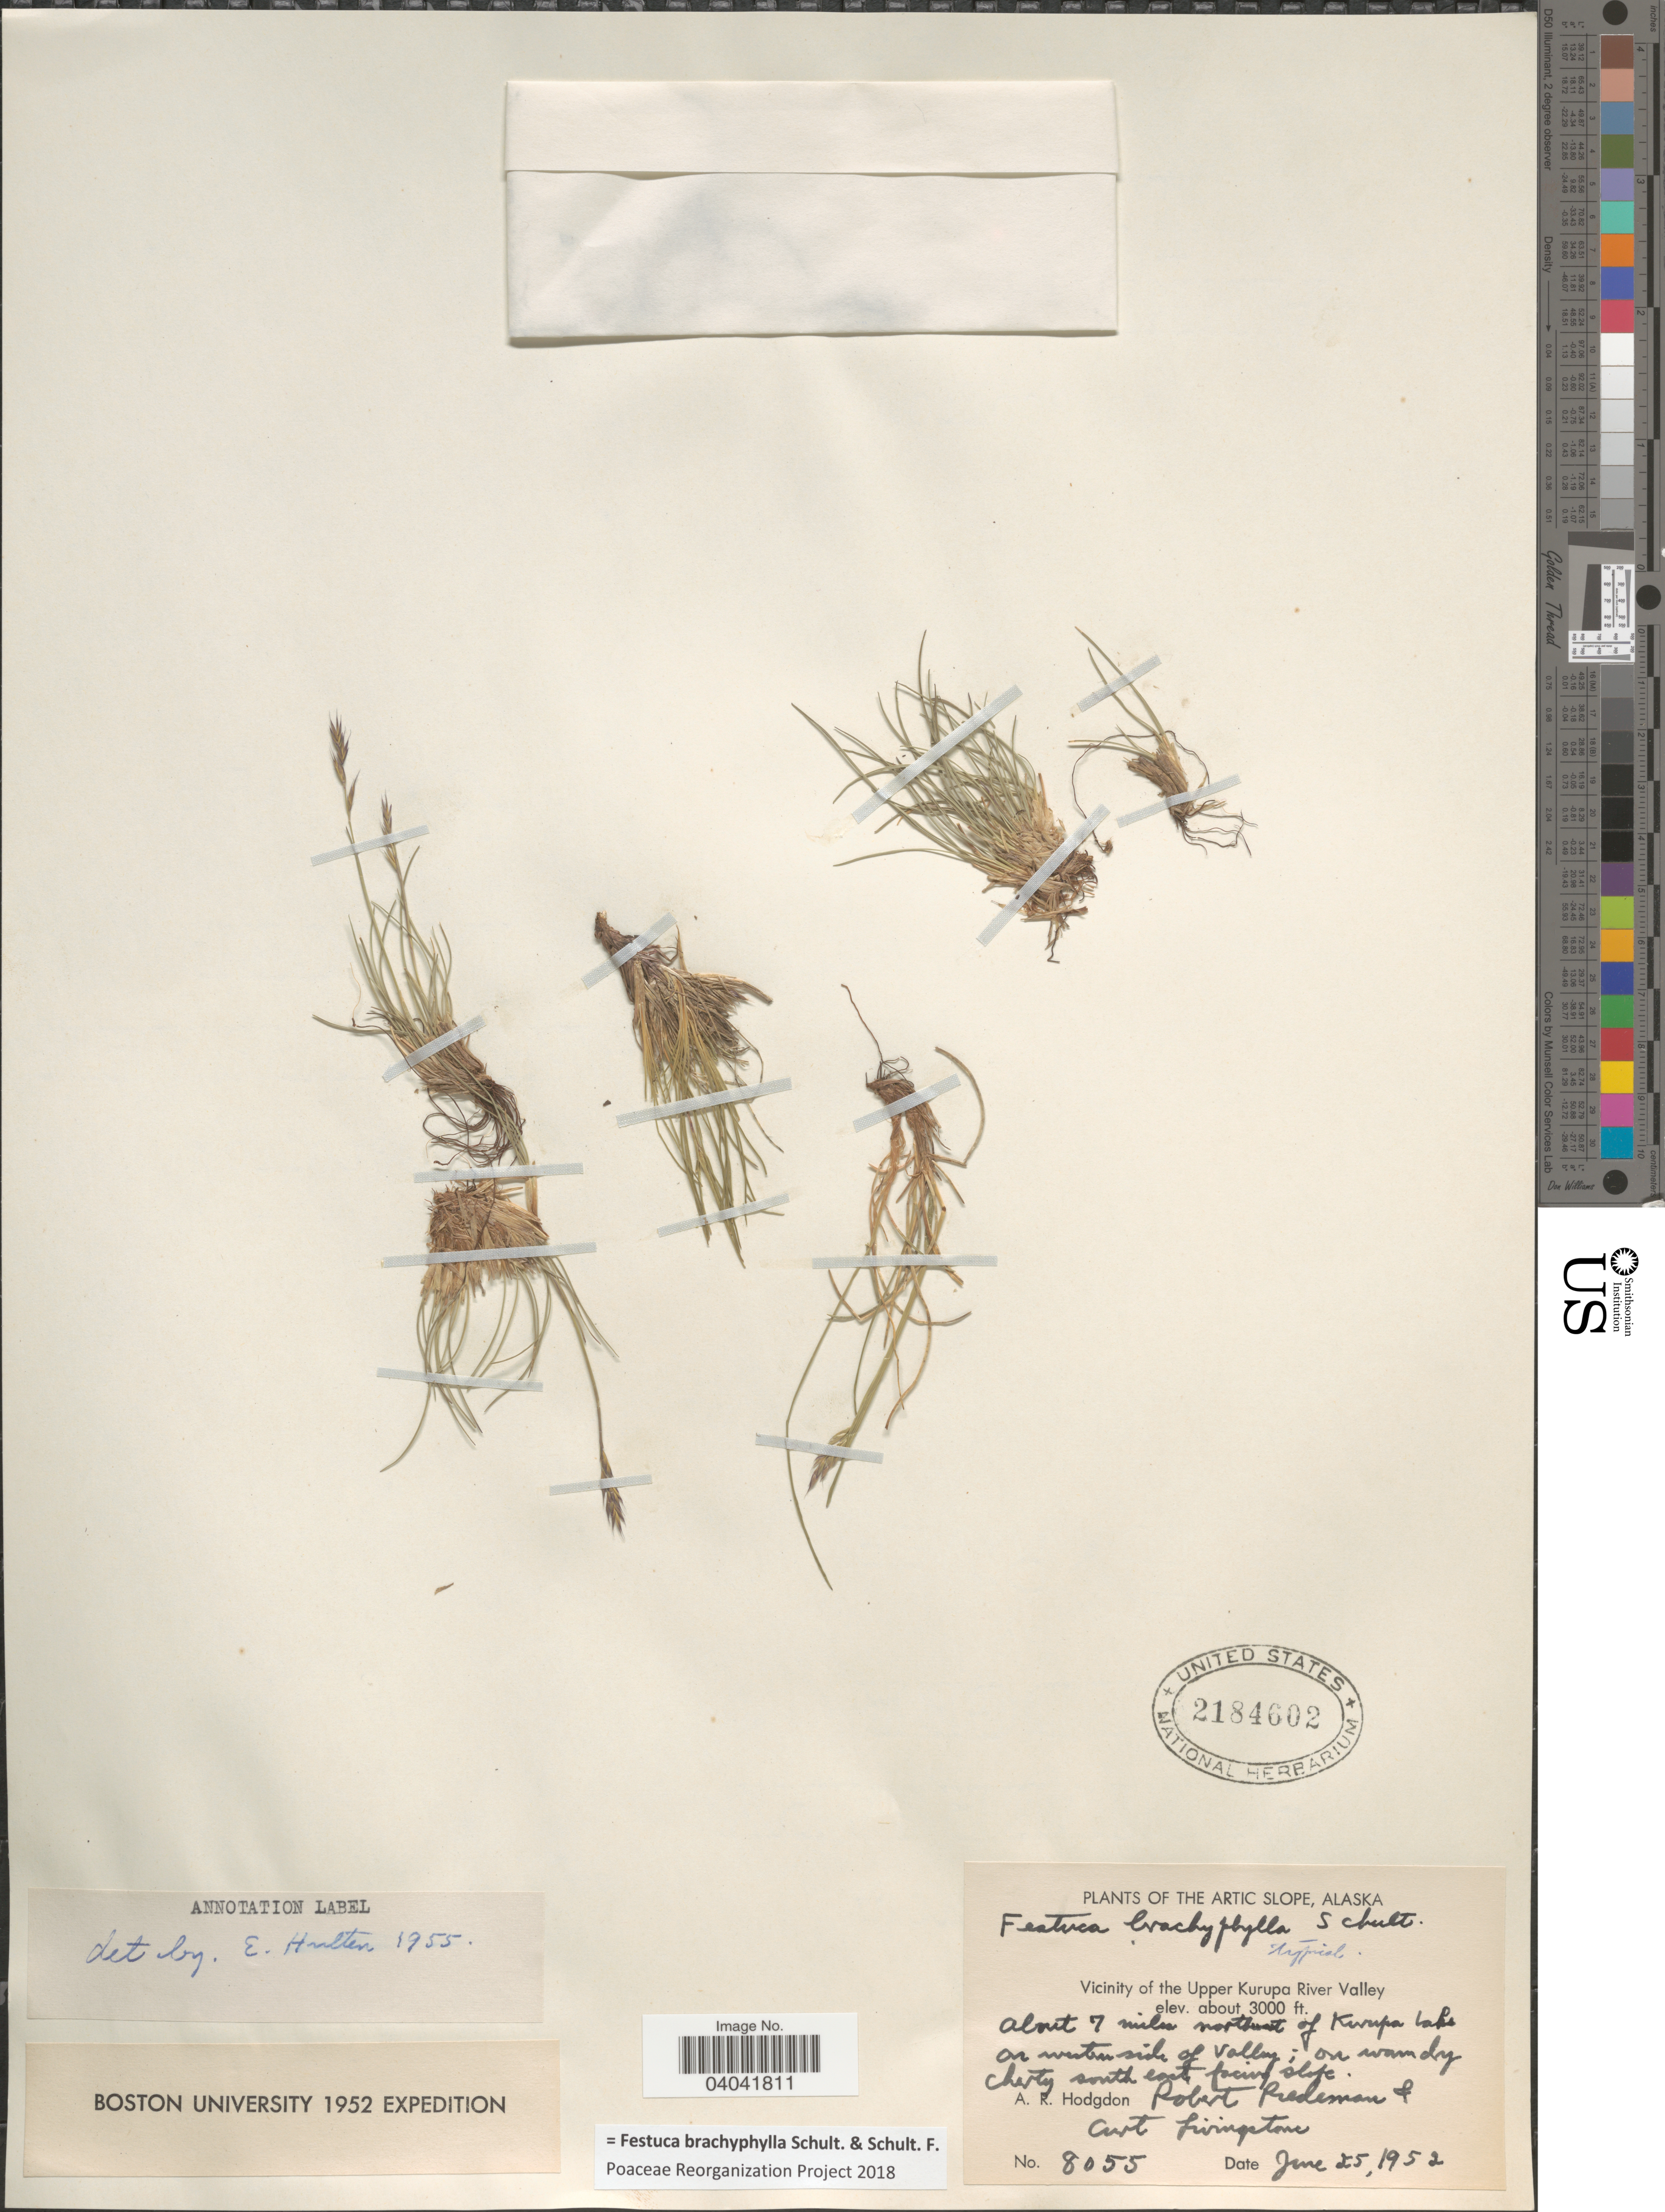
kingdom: Plantae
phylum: Tracheophyta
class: Liliopsida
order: Poales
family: Poaceae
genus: Festuca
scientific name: Festuca brachyphylla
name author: Schult. & Schult. f.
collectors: A. R. Hodgdon, R. Riedeman & C. Livingstone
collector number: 8055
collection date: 1952-06-25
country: United States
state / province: Alaska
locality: The Arctic Slope. Vicinity of the Upper Kurupa River Valley. About 7 miles northwest of Kurupa Lake. On western side of Valley.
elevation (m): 914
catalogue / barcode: US 2184602